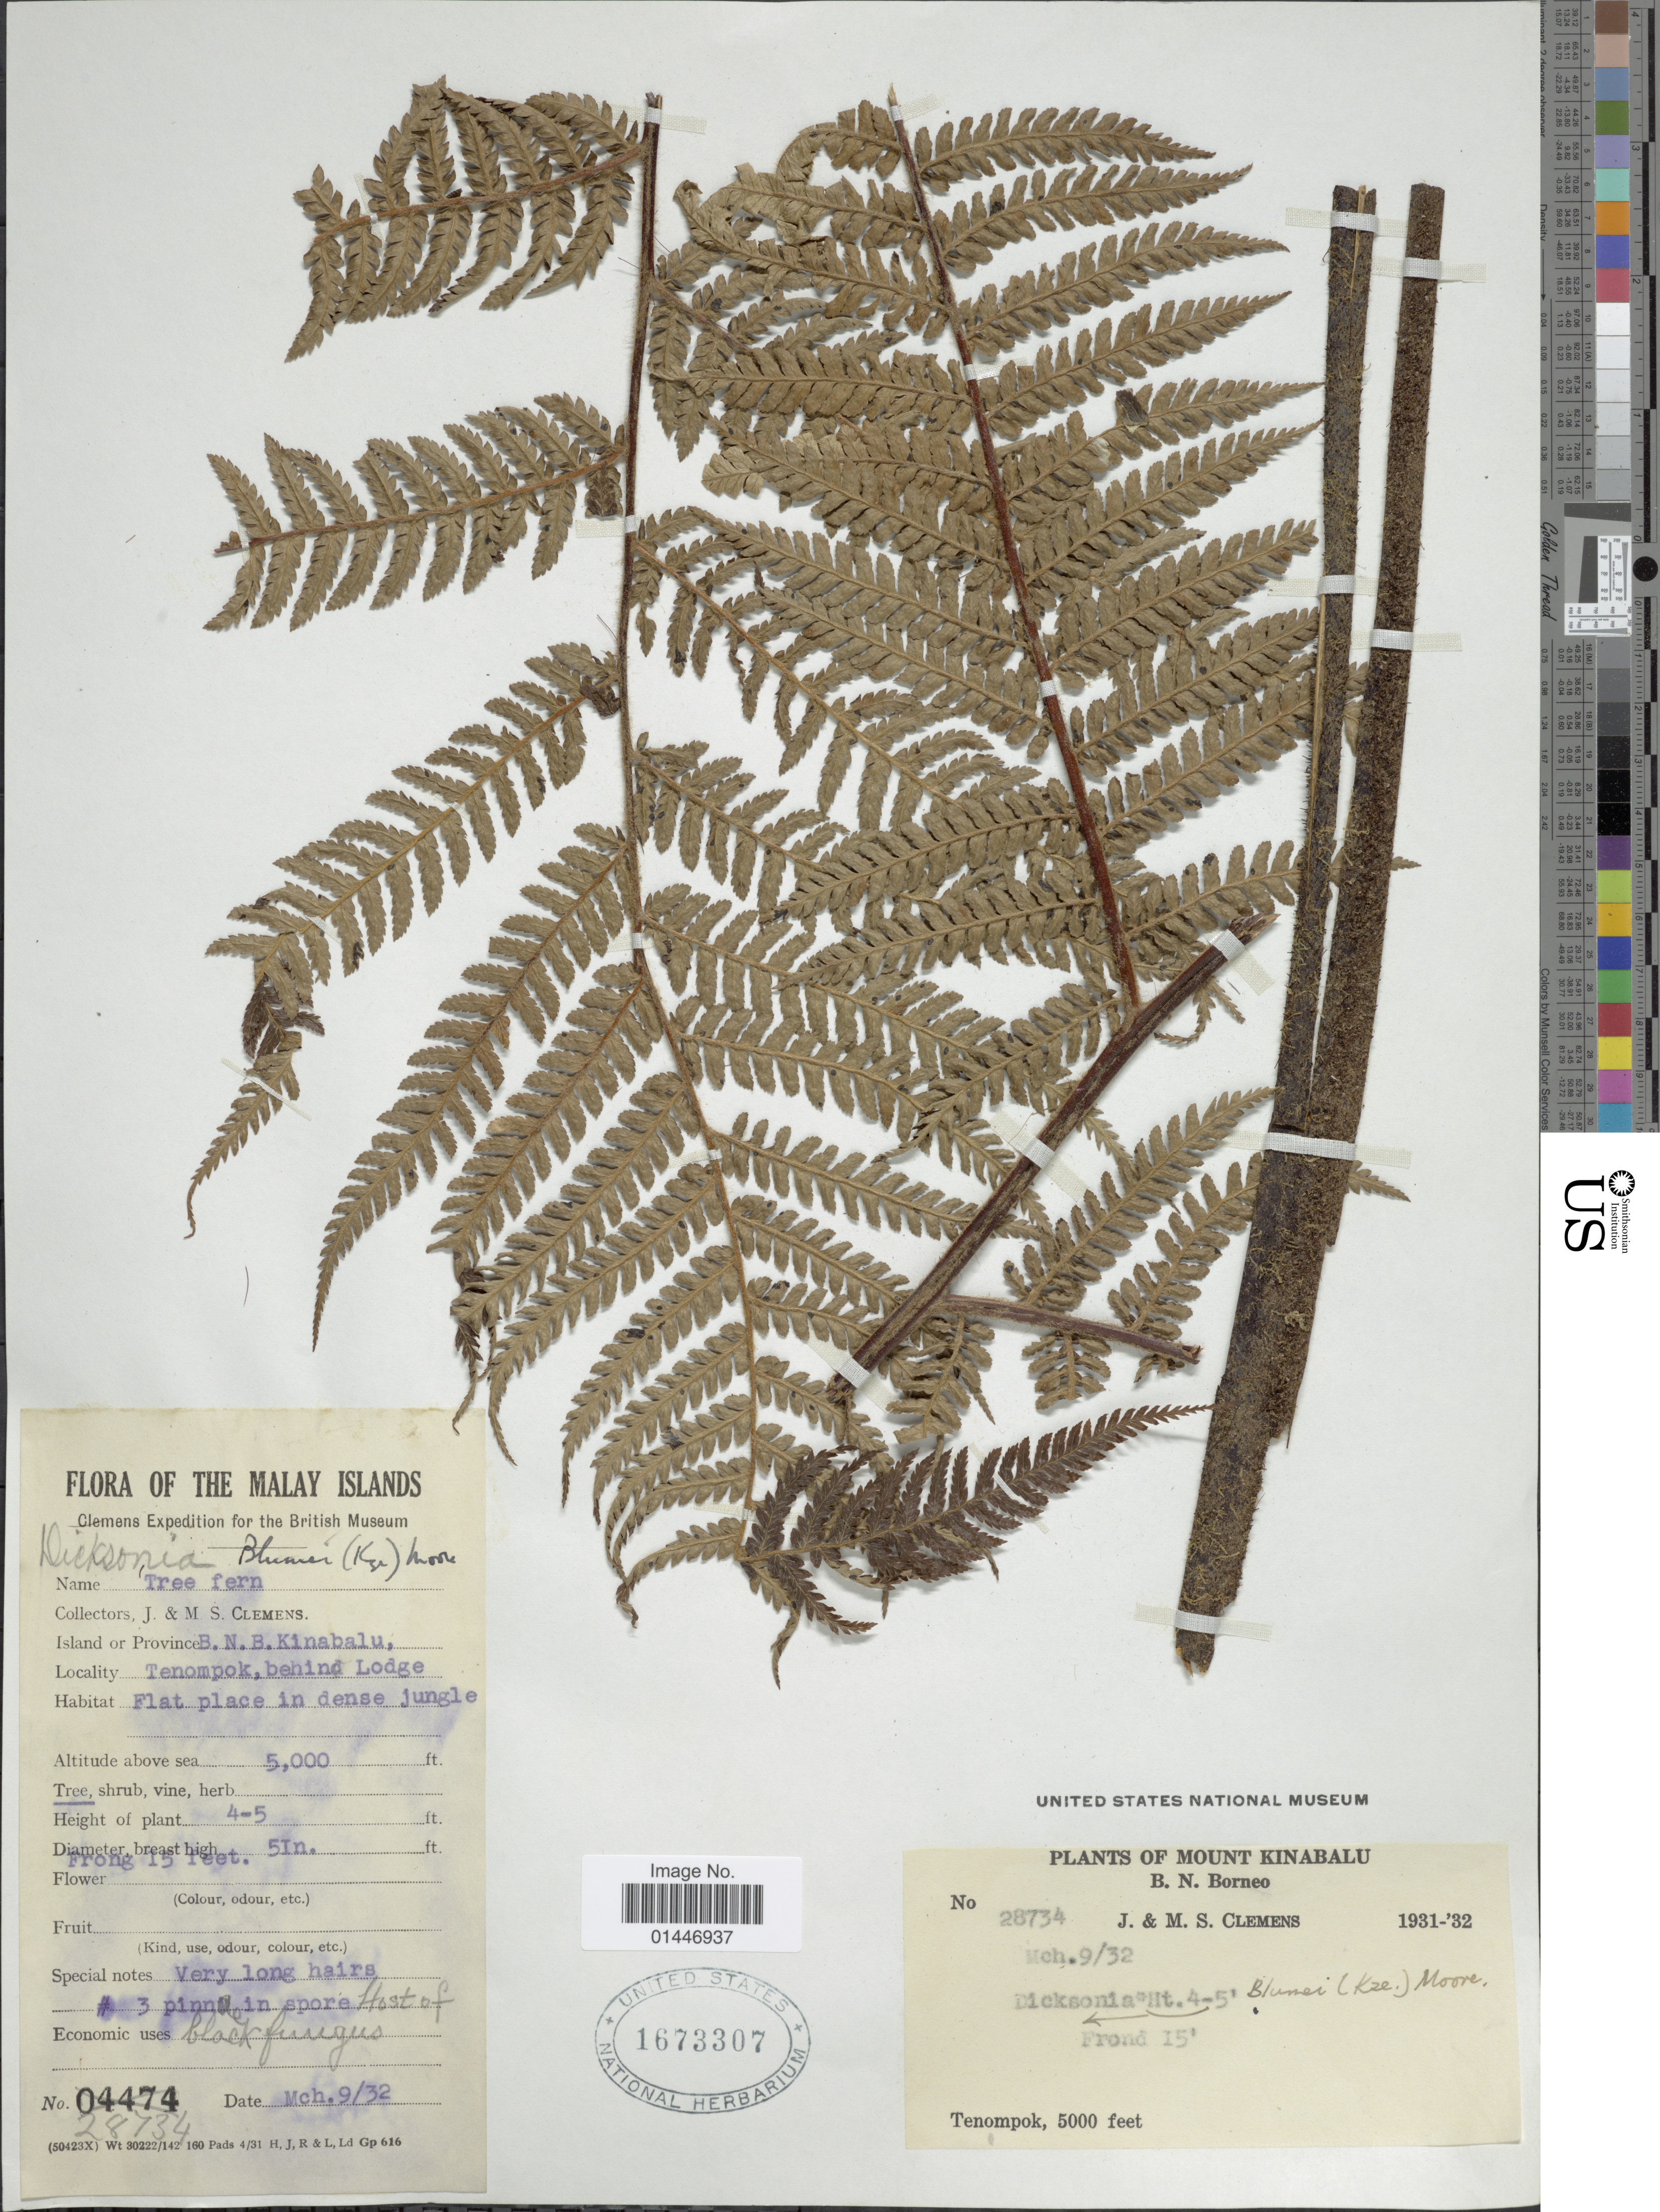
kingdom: Plantae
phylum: Tracheophyta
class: Polypodiopsida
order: Cyatheales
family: Dicksoniaceae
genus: Dicksonia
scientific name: Dicksonia mollis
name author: Holttum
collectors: J. Clemens & M. S. Clemens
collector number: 28734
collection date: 1932-03-09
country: Malaysia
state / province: Sabah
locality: Malay Islands. Mount Kinabalu, B. N. Borneo. Temonpok, behind Lodge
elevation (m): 1524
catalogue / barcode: US 1673307